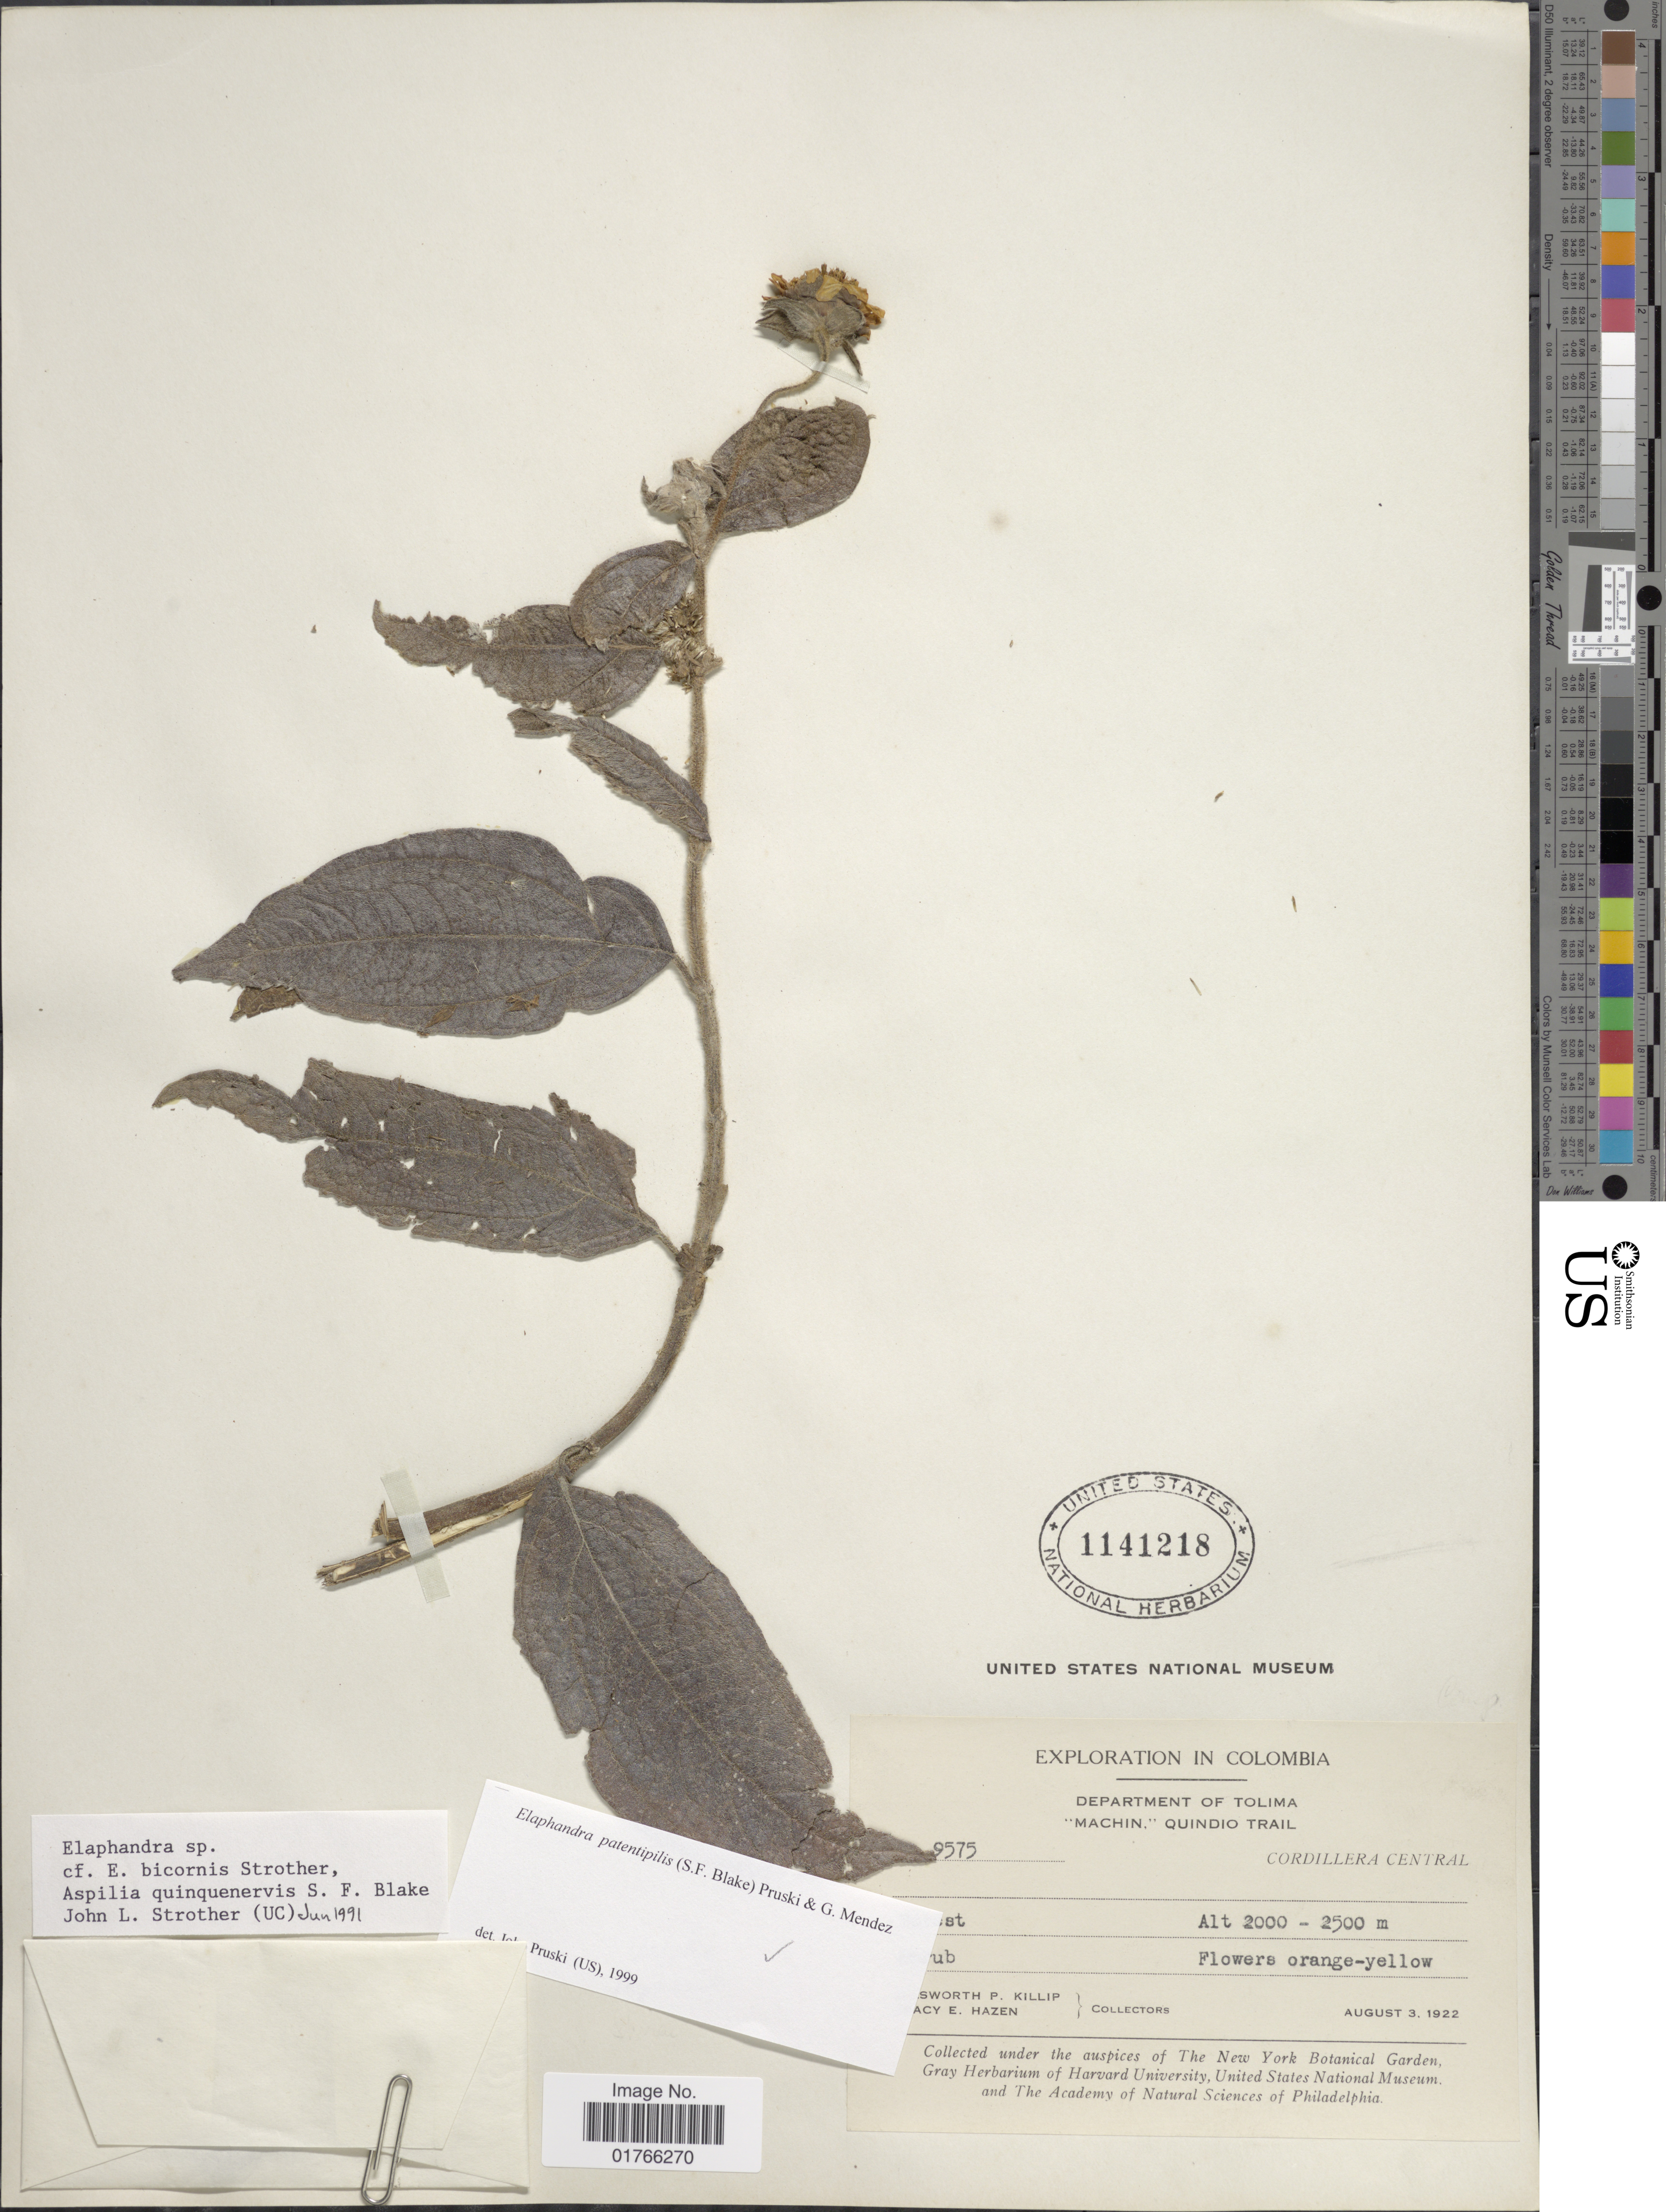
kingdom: Plantae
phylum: Tracheophyta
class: Magnoliopsida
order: Asterales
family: Asteraceae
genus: Elaphandra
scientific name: Elaphandra patentipilis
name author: (S.F. Blake) Pruski & Mendez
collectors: E. P. Killip & T. E. Hazen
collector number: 9575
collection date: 1922-08-03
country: Colombia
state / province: Tolima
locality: Machin, Quindio Trail, Cordillera Central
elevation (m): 2000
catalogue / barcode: US 1141218